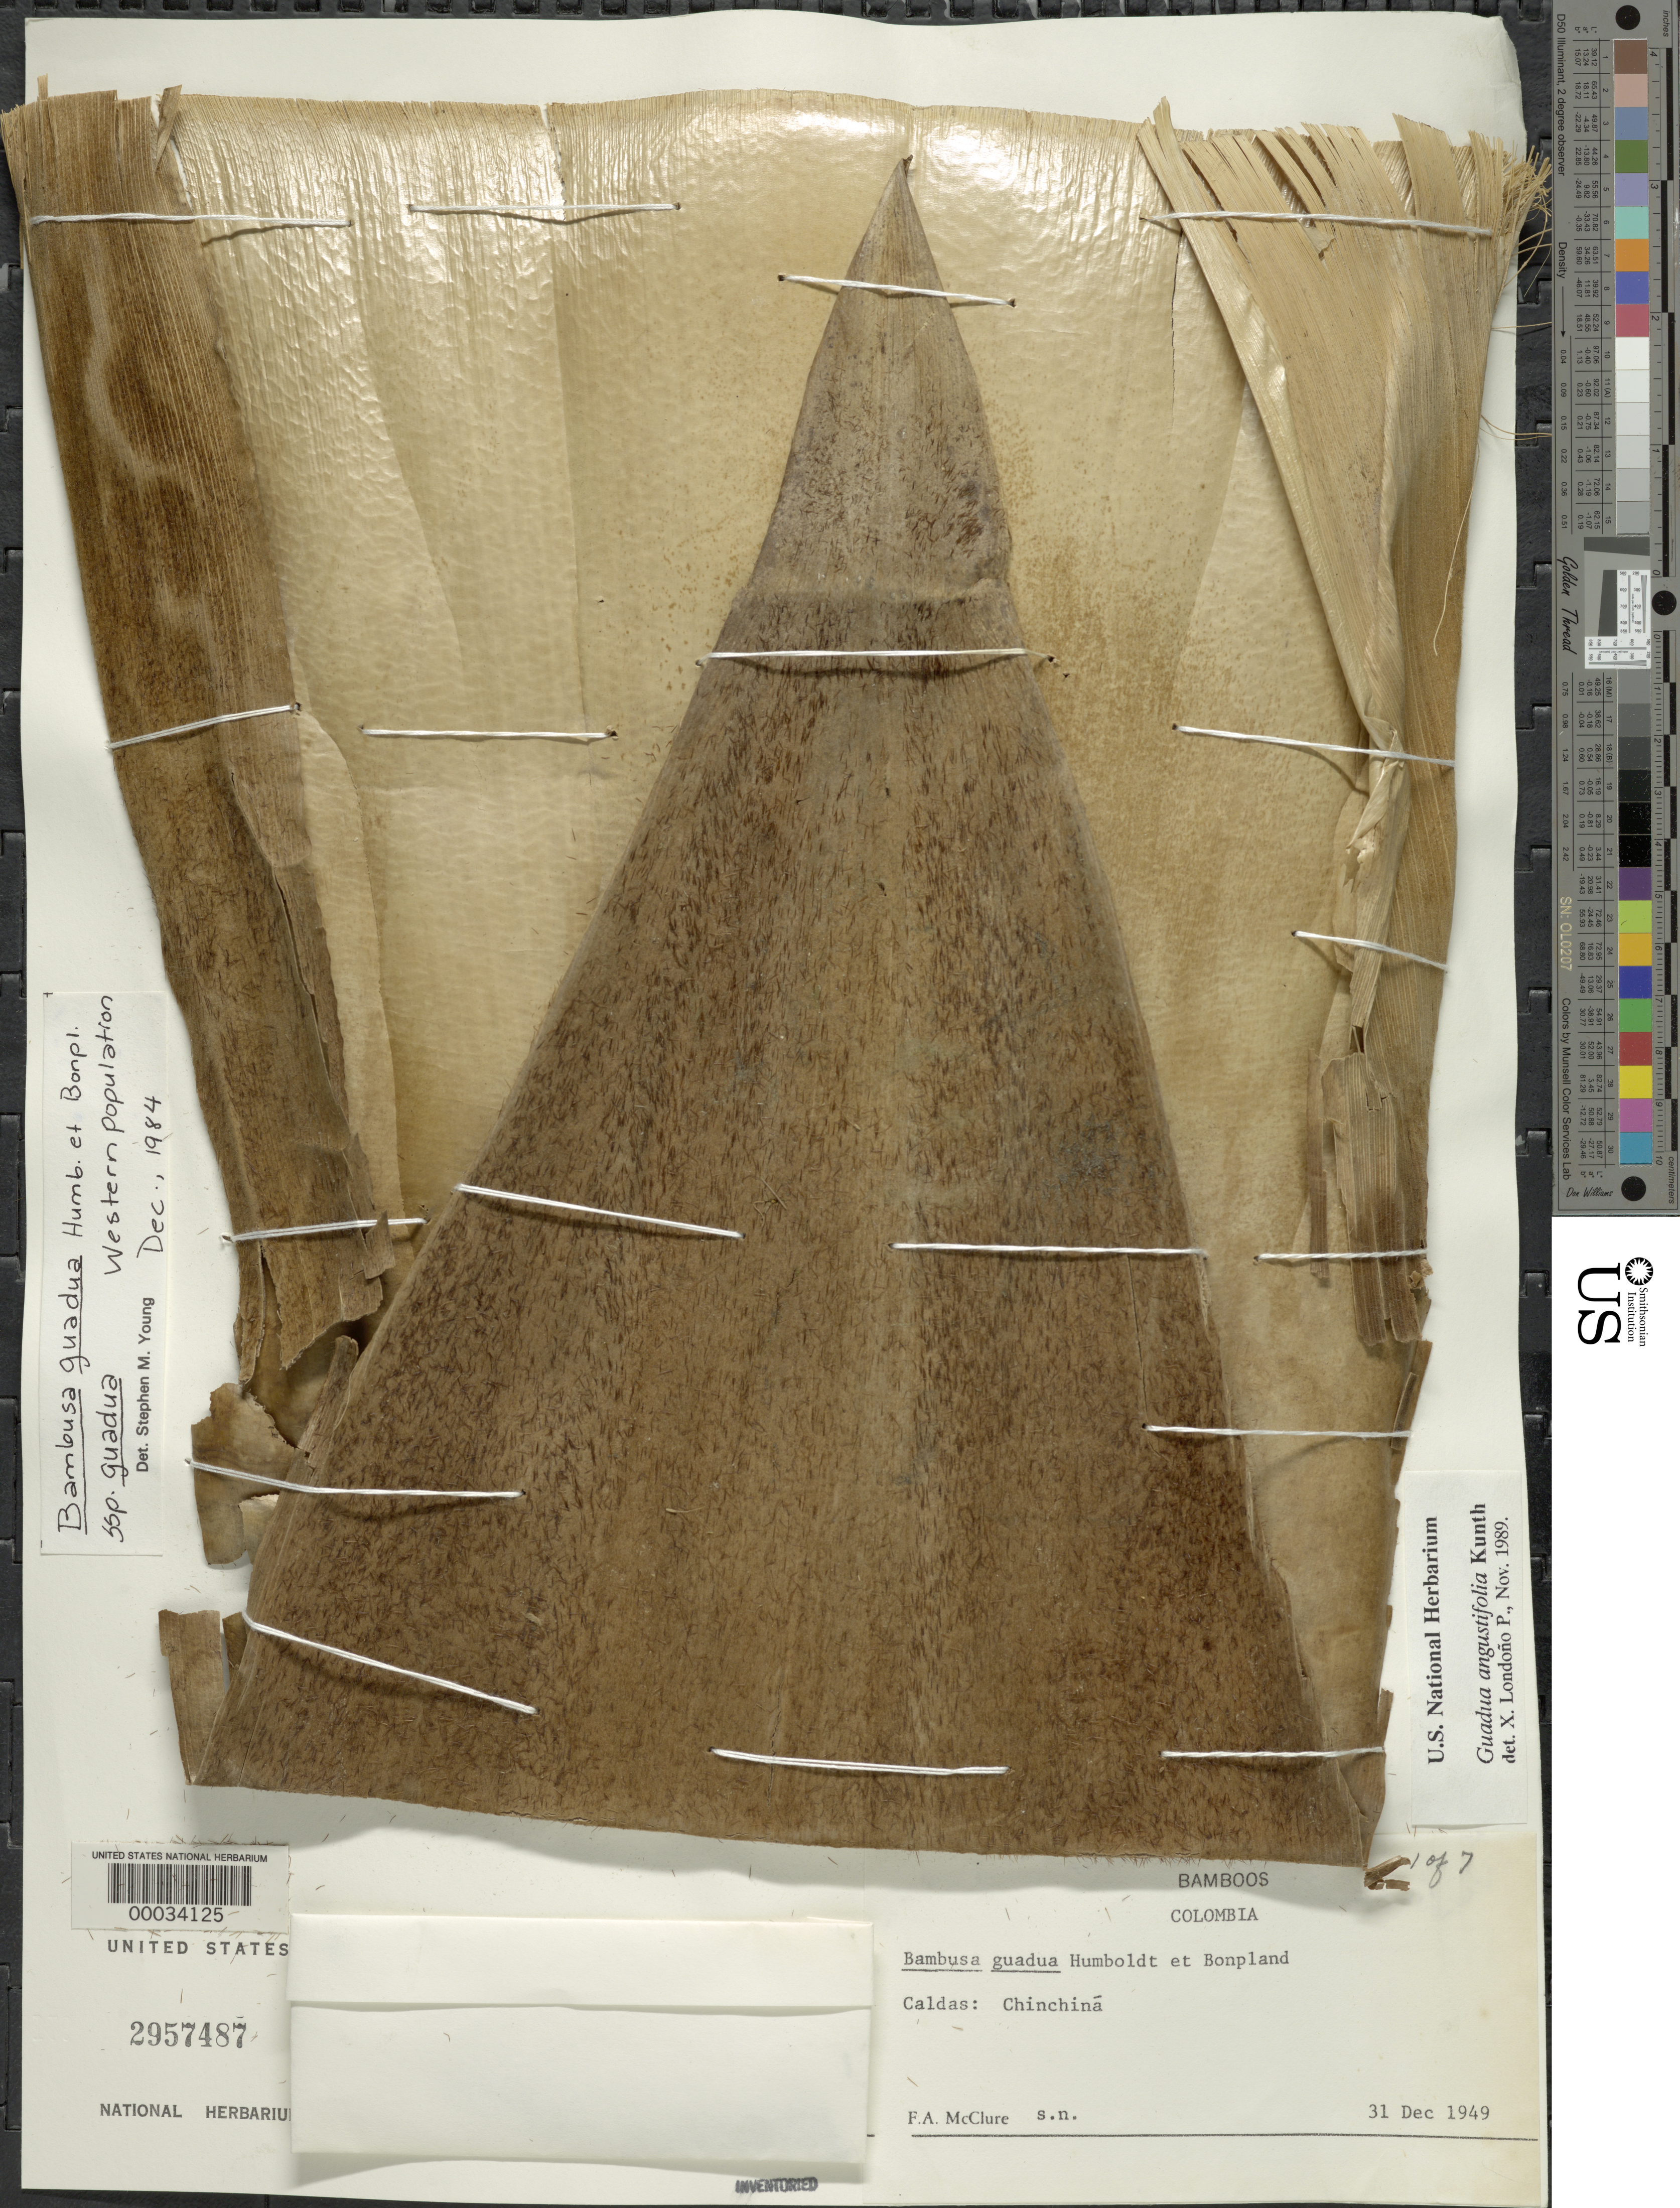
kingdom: Plantae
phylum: Tracheophyta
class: Liliopsida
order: Poales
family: Poaceae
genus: Guadua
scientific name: Guadua angustifolia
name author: Kunth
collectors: F. A. McClure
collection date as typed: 31 Dec 1949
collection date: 1949-12-31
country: Colombia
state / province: Caldas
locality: Chinchina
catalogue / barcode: US 2957487